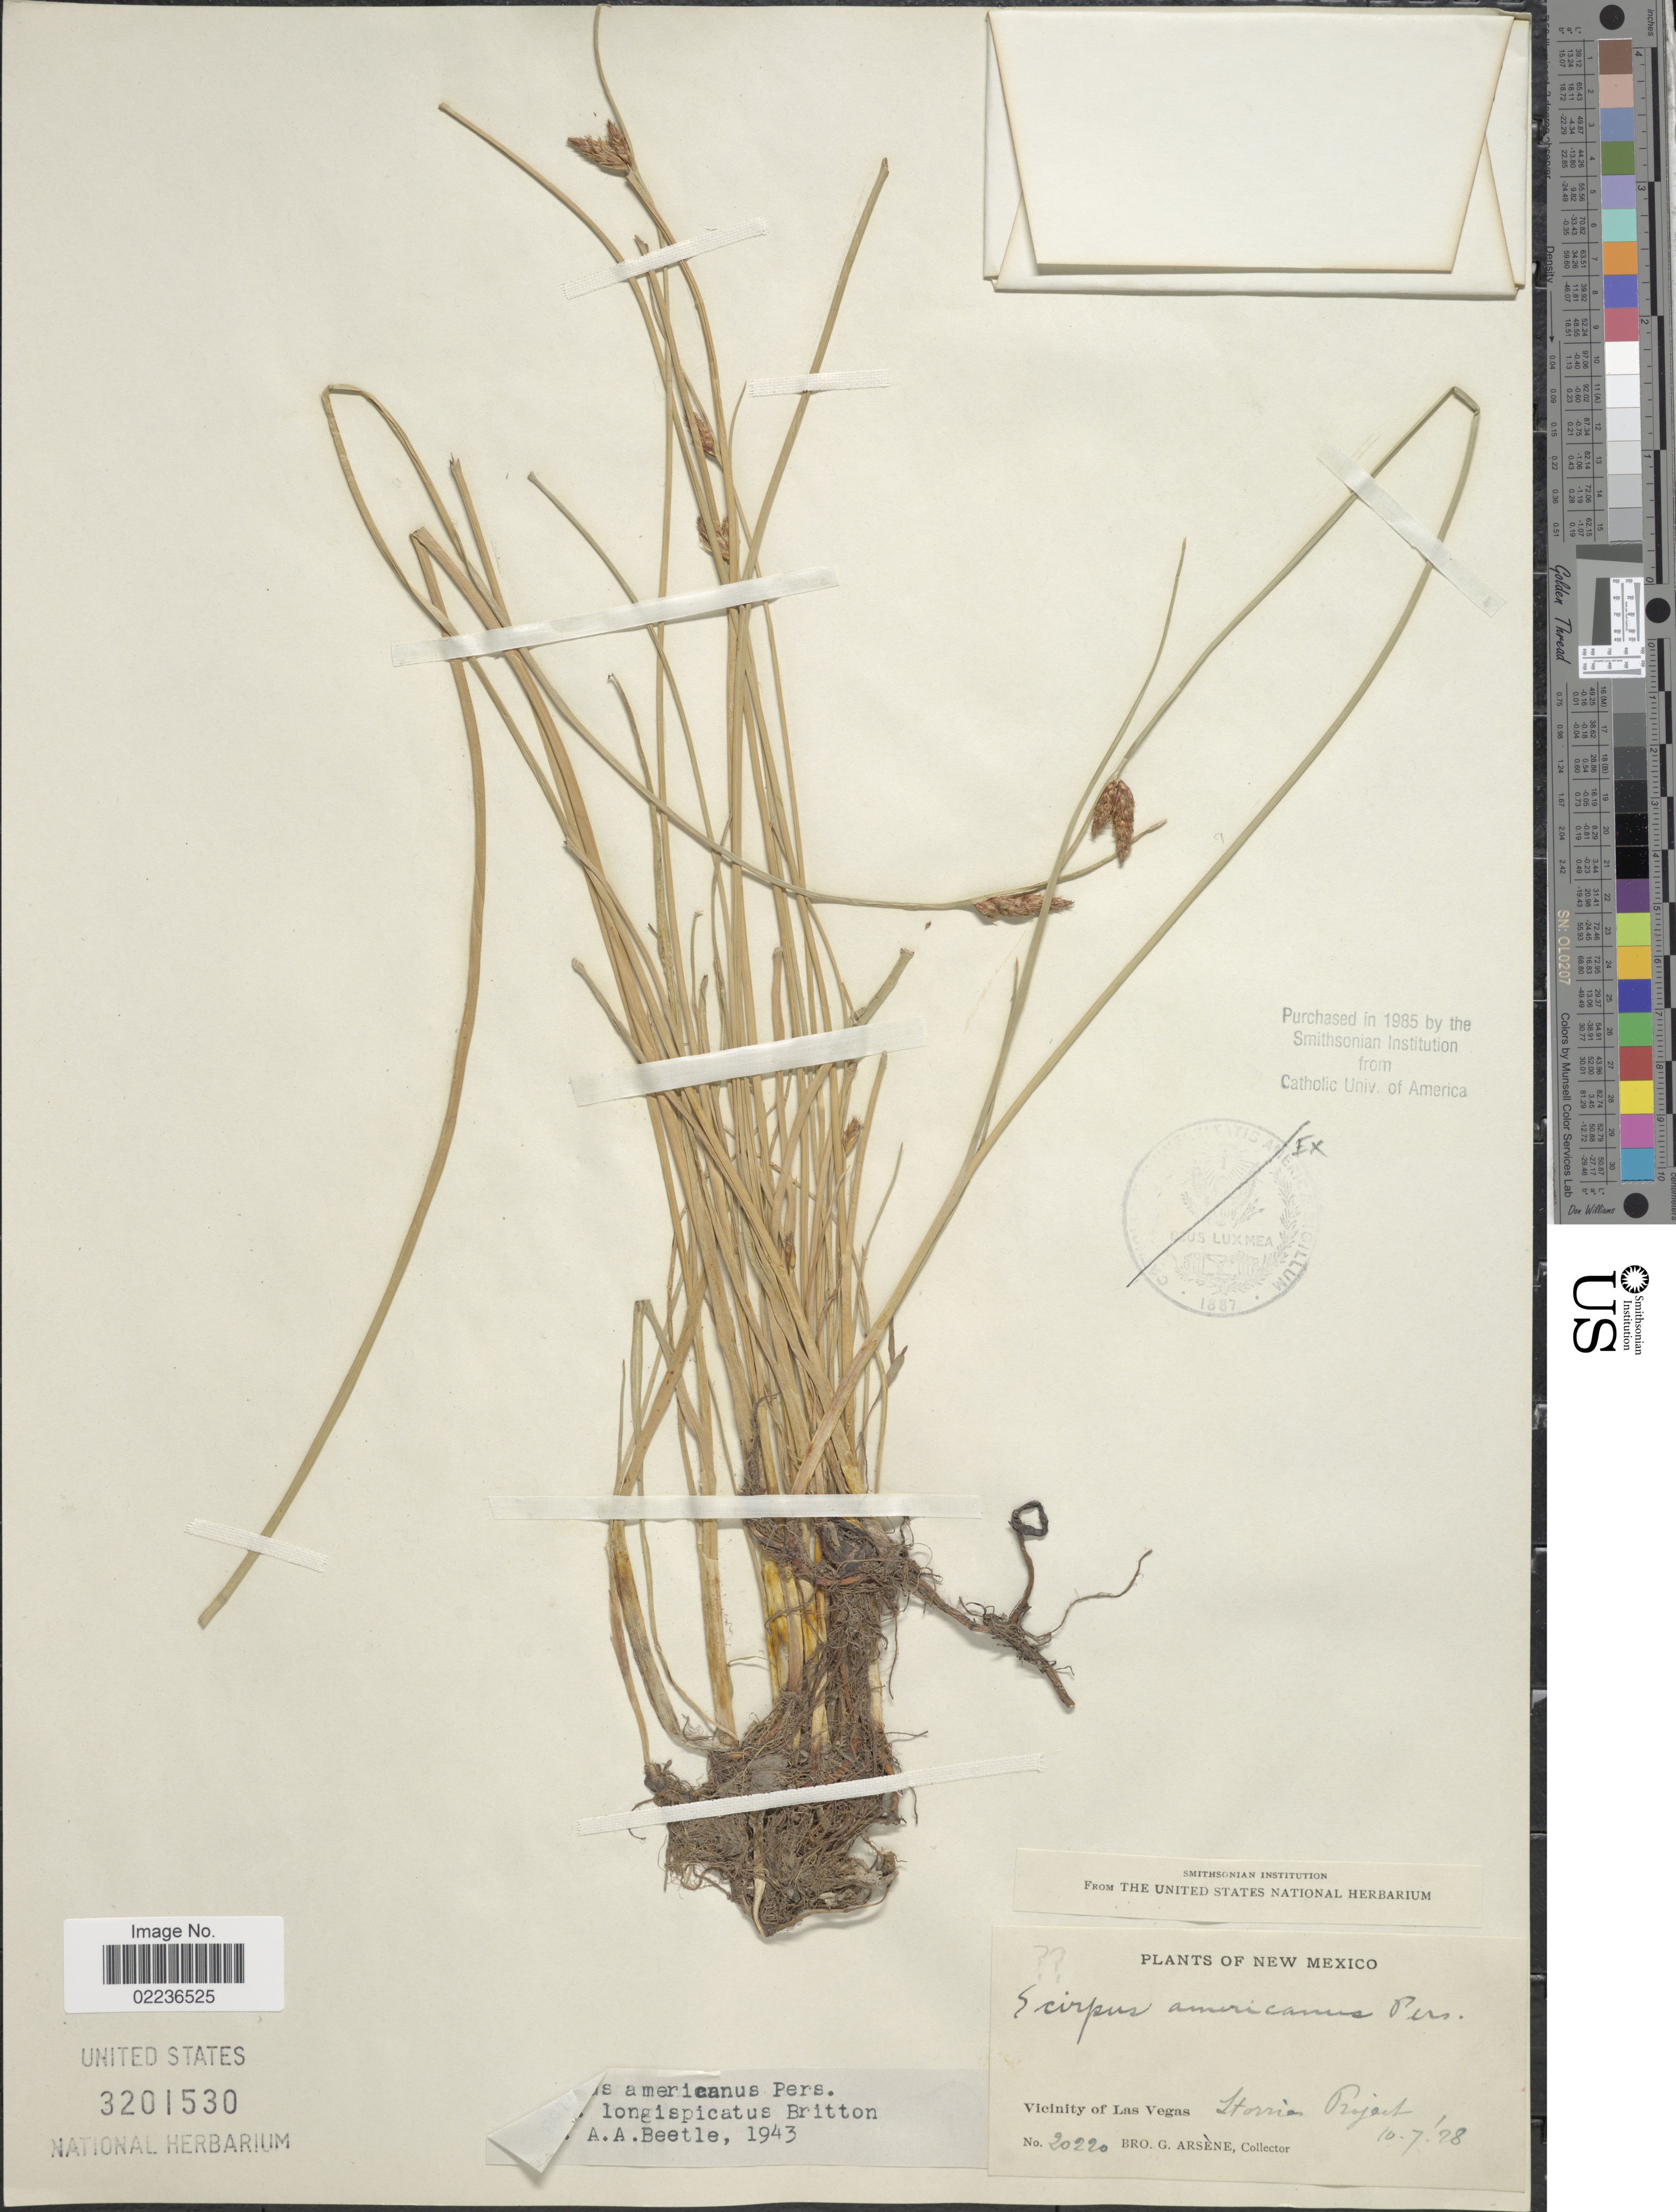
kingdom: Plantae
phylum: Tracheophyta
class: Liliopsida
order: Poales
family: Cyperaceae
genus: Schoenoplectus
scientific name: Schoenoplectus pungens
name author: (Vahl) Palla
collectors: Bro. G. Arsène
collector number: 20220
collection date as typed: Transcribed d/m/y: 10/7/28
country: United States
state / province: New Mexico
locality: Vicinity of Las Vegas, Itorrias Project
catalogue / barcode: US 3201530